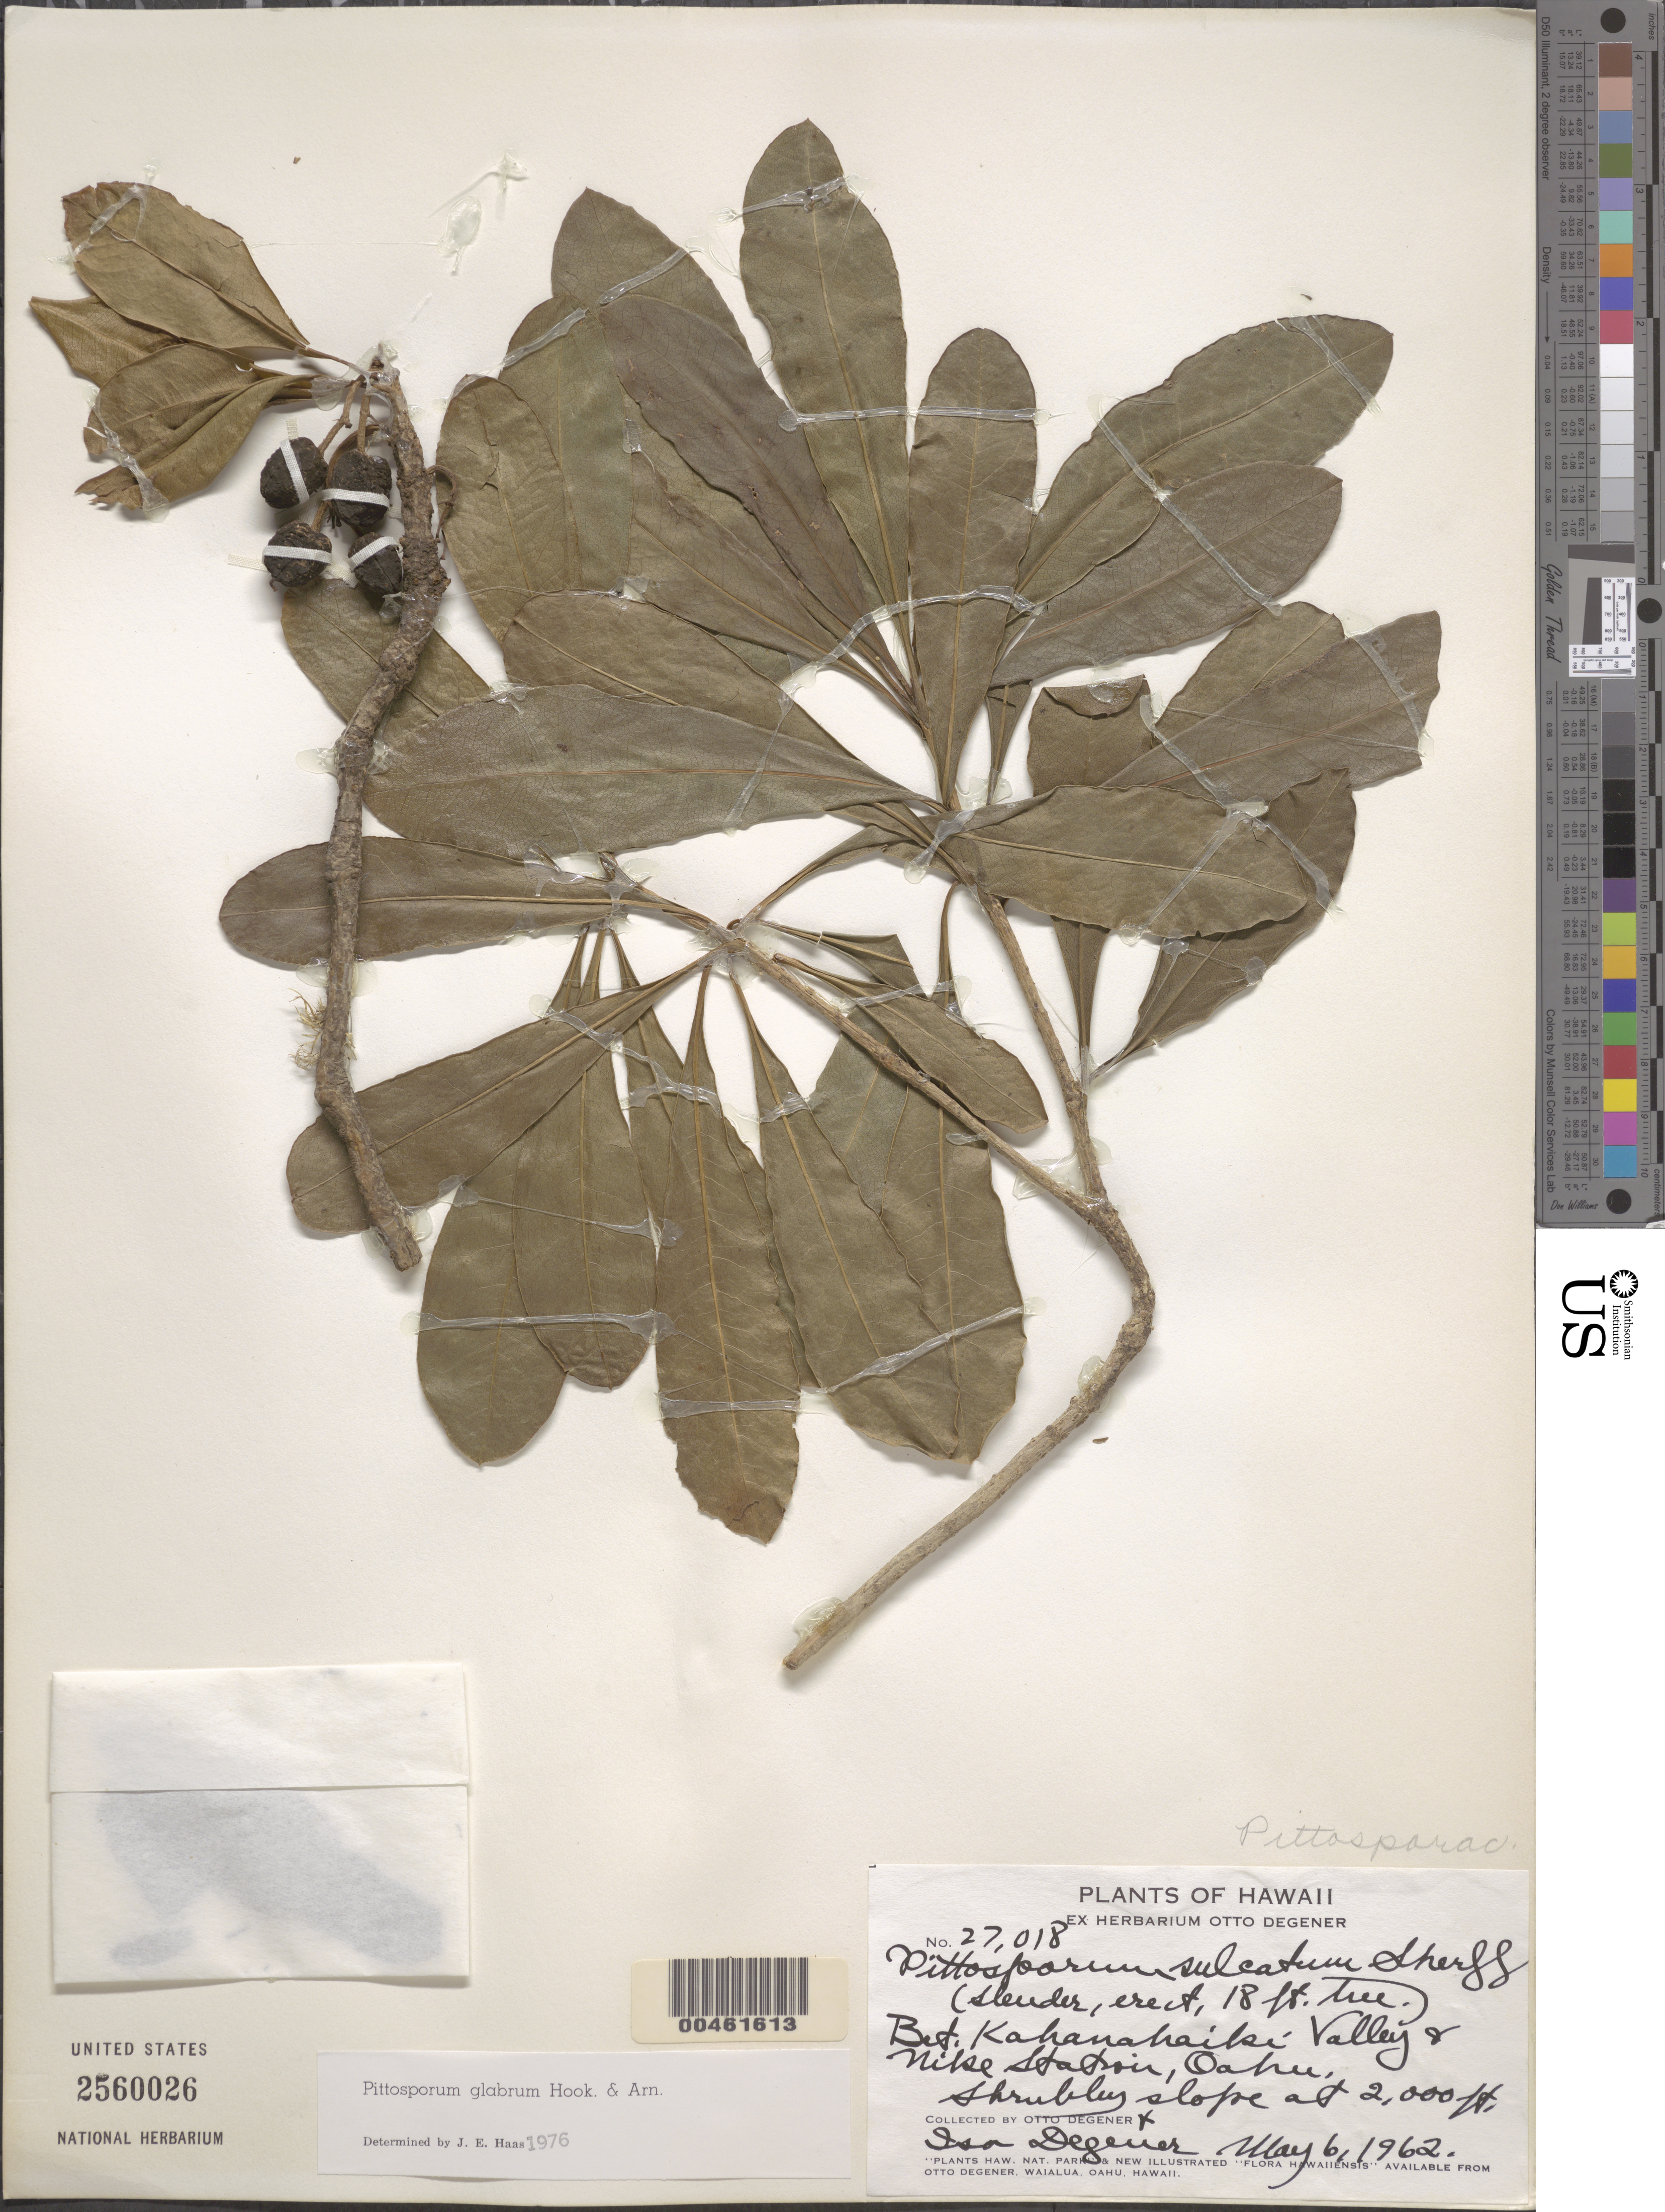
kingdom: Plantae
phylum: Tracheophyta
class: Magnoliopsida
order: Apiales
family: Pittosporaceae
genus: Pittosporum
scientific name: Pittosporum glabrum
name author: Hook. & Arn.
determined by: Haas, J. E.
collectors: O. Degener & I. Degener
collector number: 27018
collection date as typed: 6 May 1962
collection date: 1962-05-06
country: United States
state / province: Hawaii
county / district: Honolulu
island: Oahu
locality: Bet. Kahanahaiki Valley & Nike Station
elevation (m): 610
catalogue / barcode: US 2560026